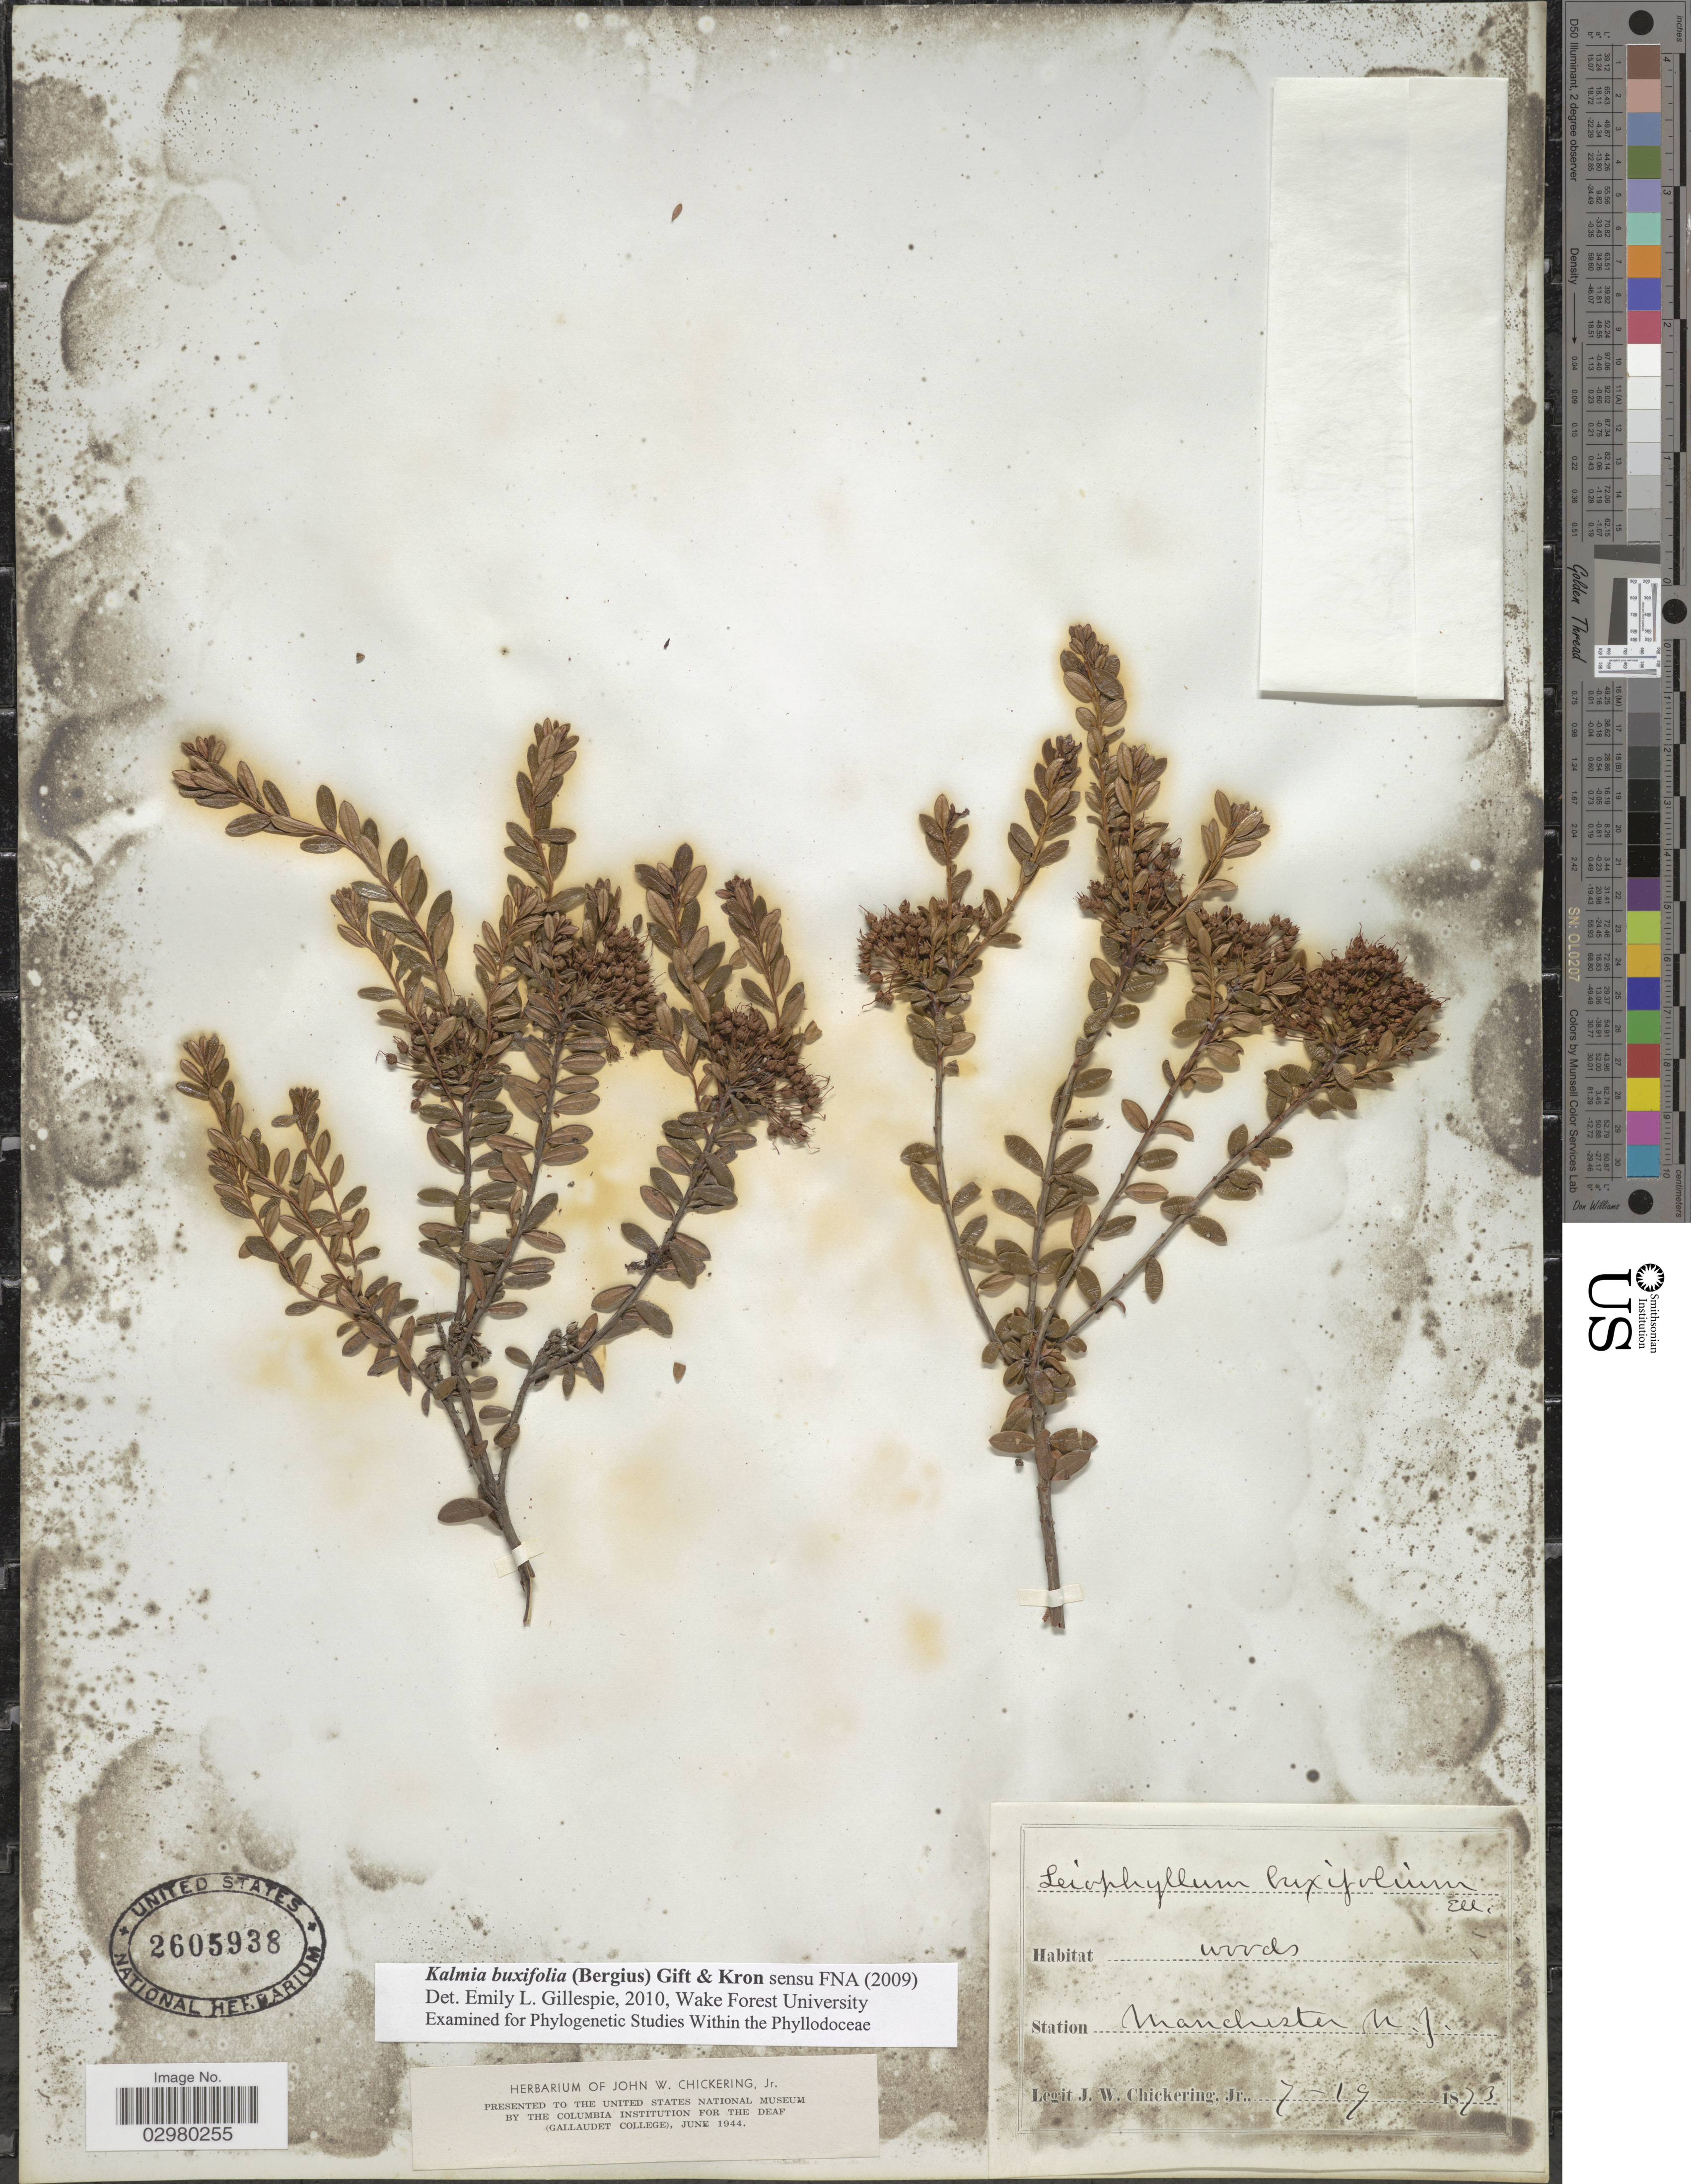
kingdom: Plantae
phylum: Tracheophyta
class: Magnoliopsida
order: Ericales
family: Ericaceae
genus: Leiophyllum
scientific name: Leiophyllum buxifolium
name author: (Bergius) Elliott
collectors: J. W. Chickering Jr.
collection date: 1873-07-19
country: United States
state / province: New Jersey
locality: Station Manchester.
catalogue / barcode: US 2605938